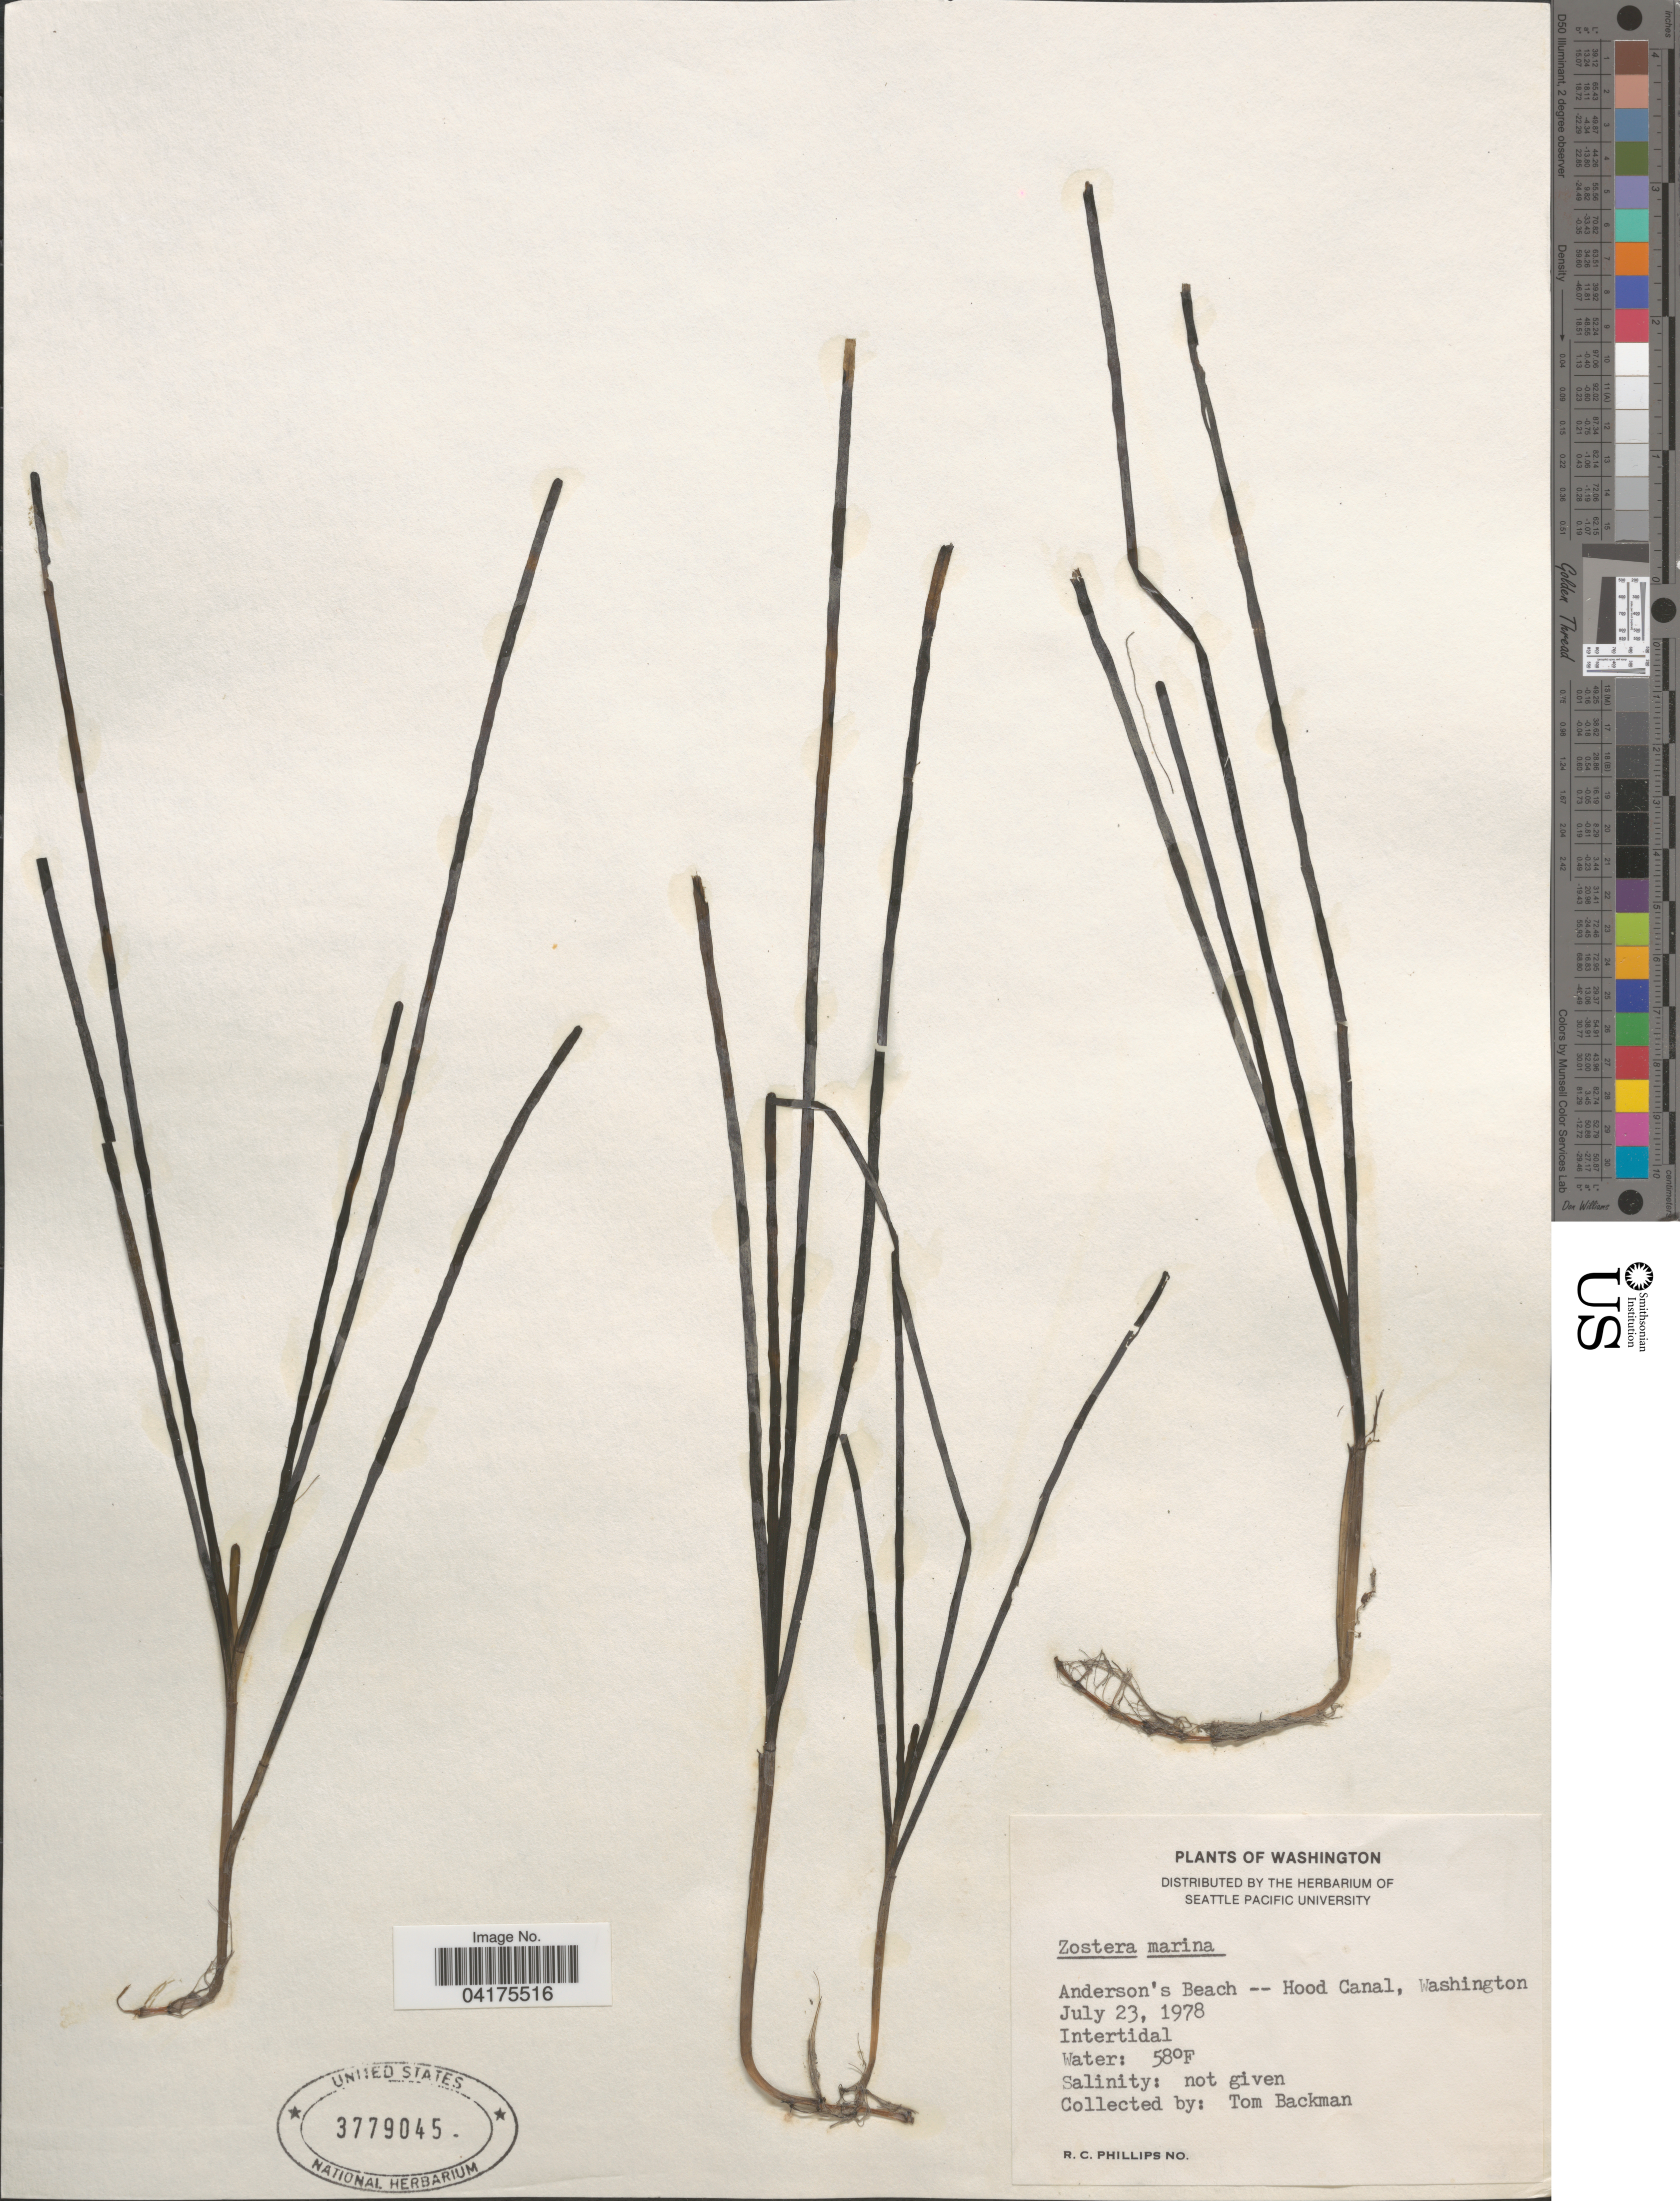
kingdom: Plantae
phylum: Tracheophyta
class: Liliopsida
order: Alismatales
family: Zosteraceae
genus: Zostera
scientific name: Zostera marina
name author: L.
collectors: T. Backman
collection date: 1978-07-23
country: United States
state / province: Washington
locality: Anderson's Beach -- Hood Canal.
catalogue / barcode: US 3779045